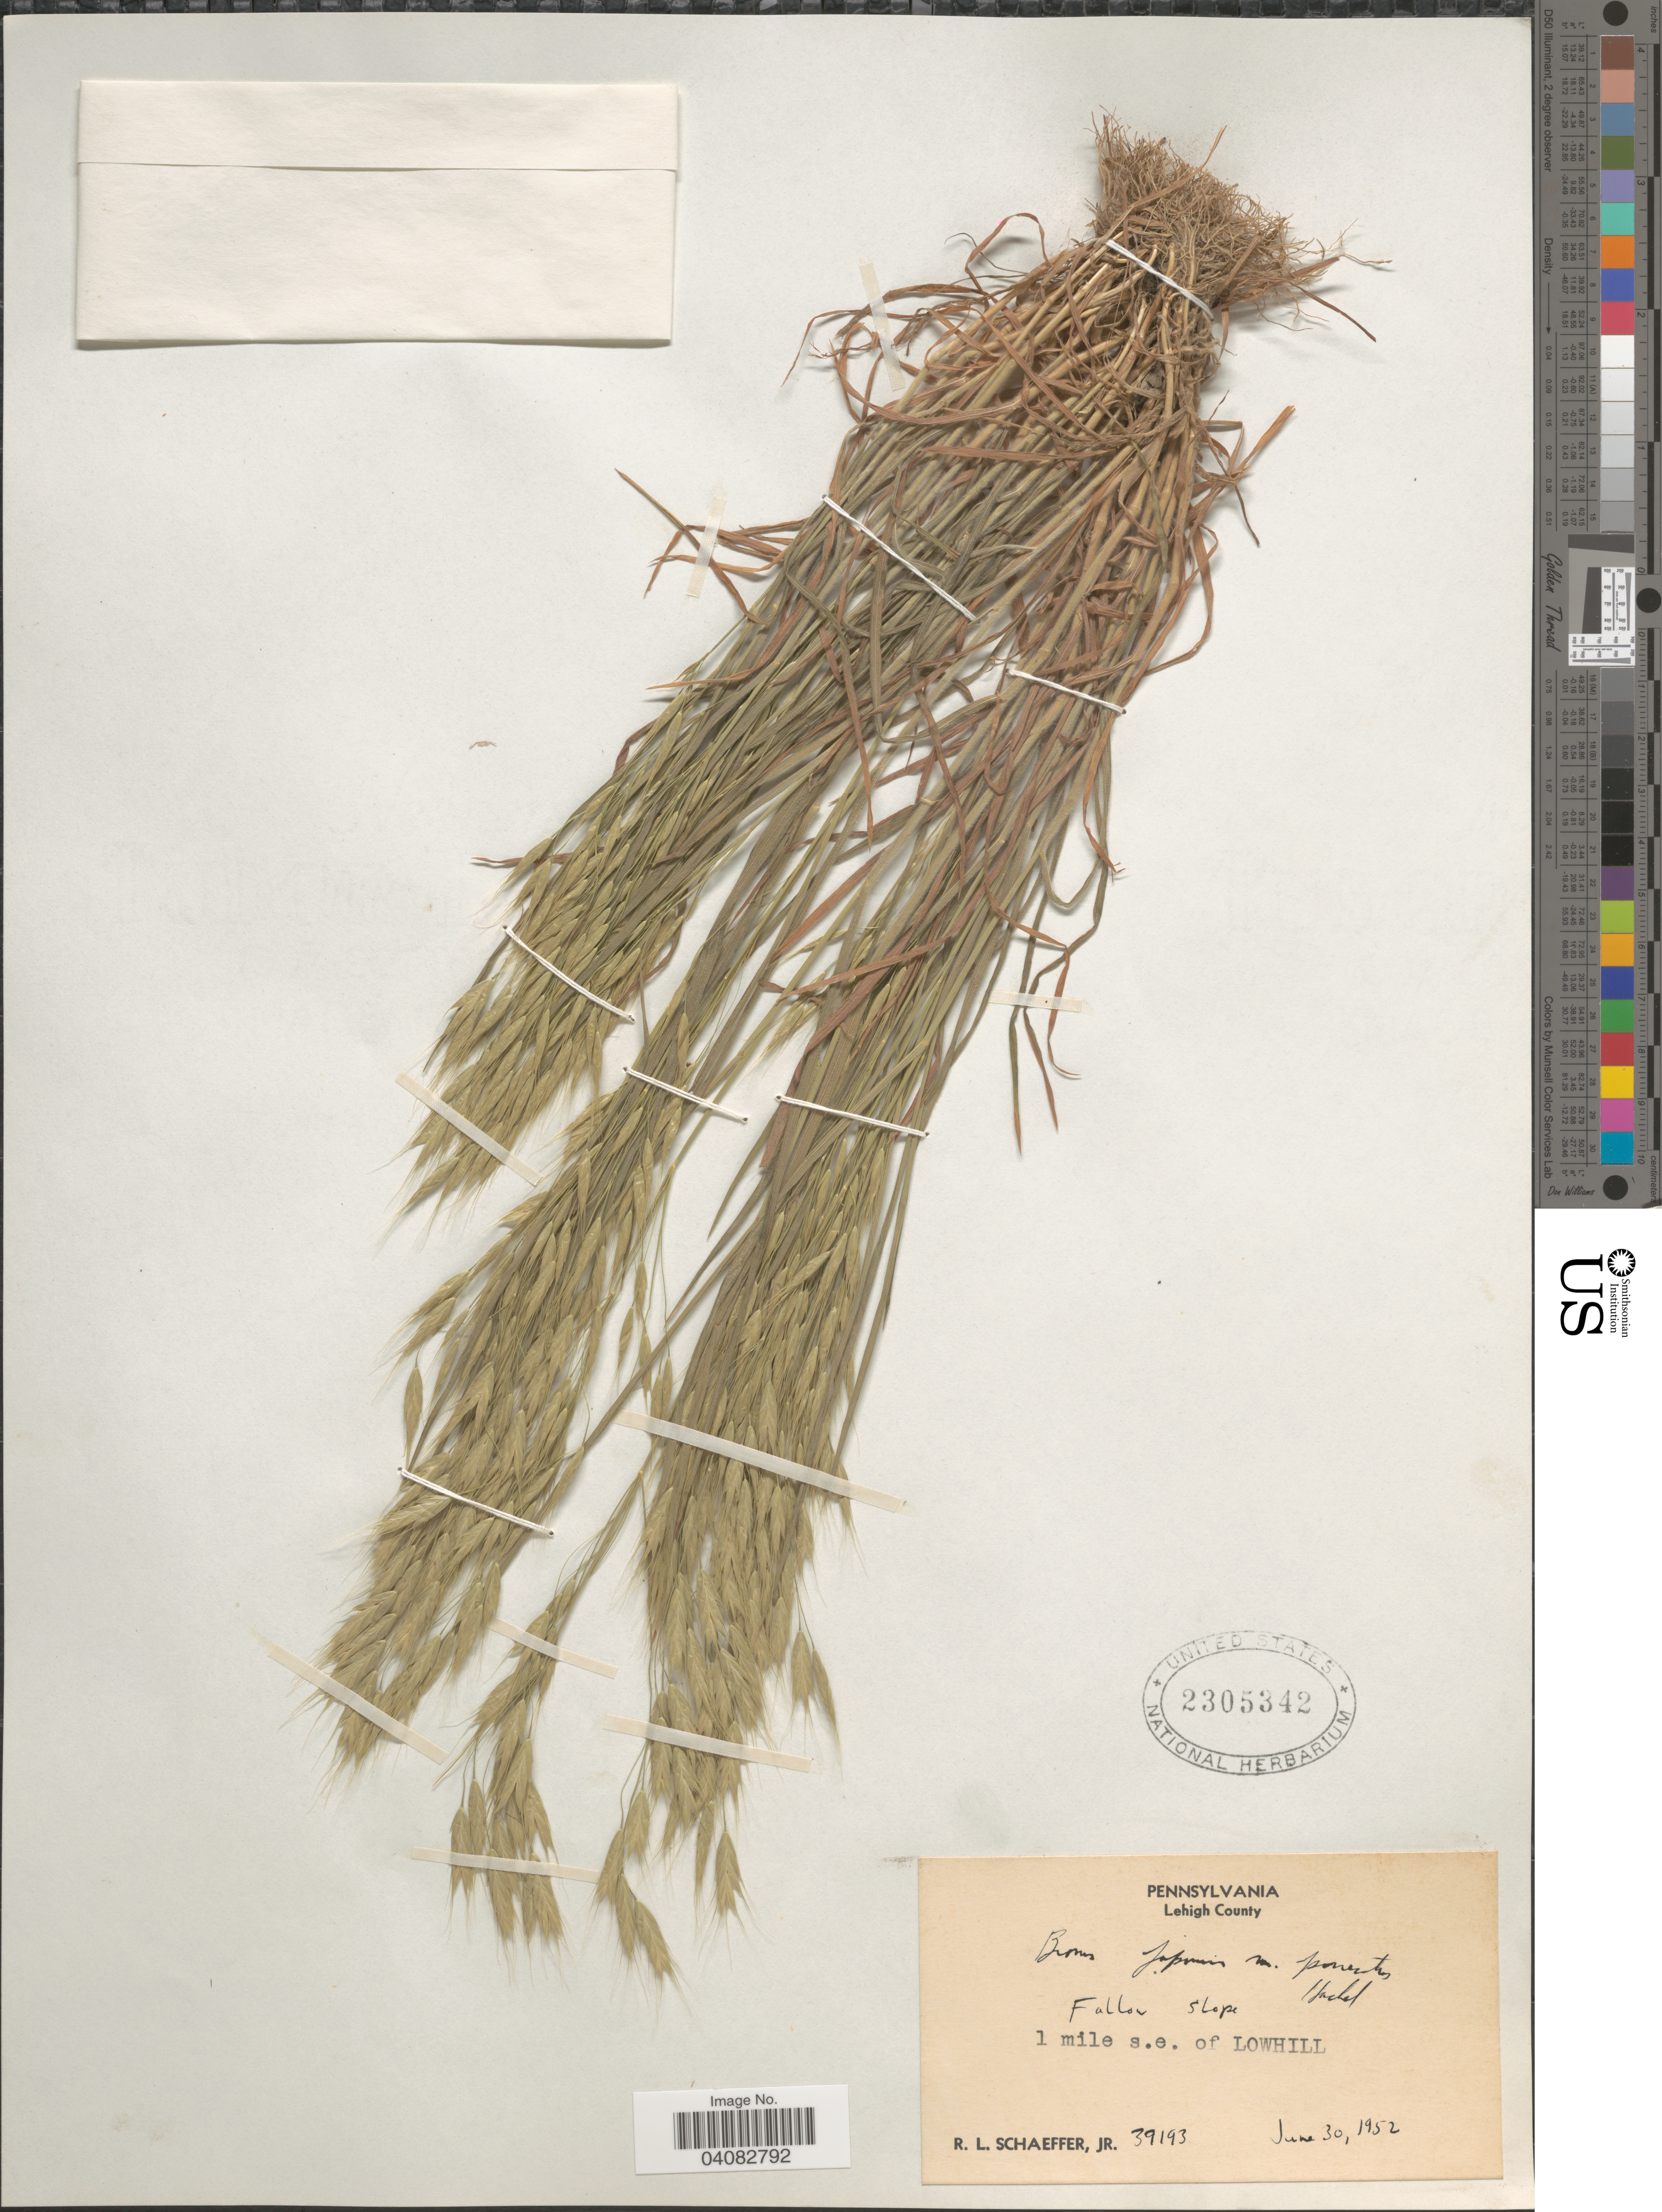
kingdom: Plantae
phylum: Tracheophyta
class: Liliopsida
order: Poales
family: Poaceae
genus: Bromus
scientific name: Bromus japonicus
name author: Houtt.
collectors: R. L. Schaeffer Jr.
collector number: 39193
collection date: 1952-06-30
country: United States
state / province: Pennsylvania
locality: Lehigh County. Fallow slope. 1 mile s.e. of Lowhill.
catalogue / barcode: US 2305342